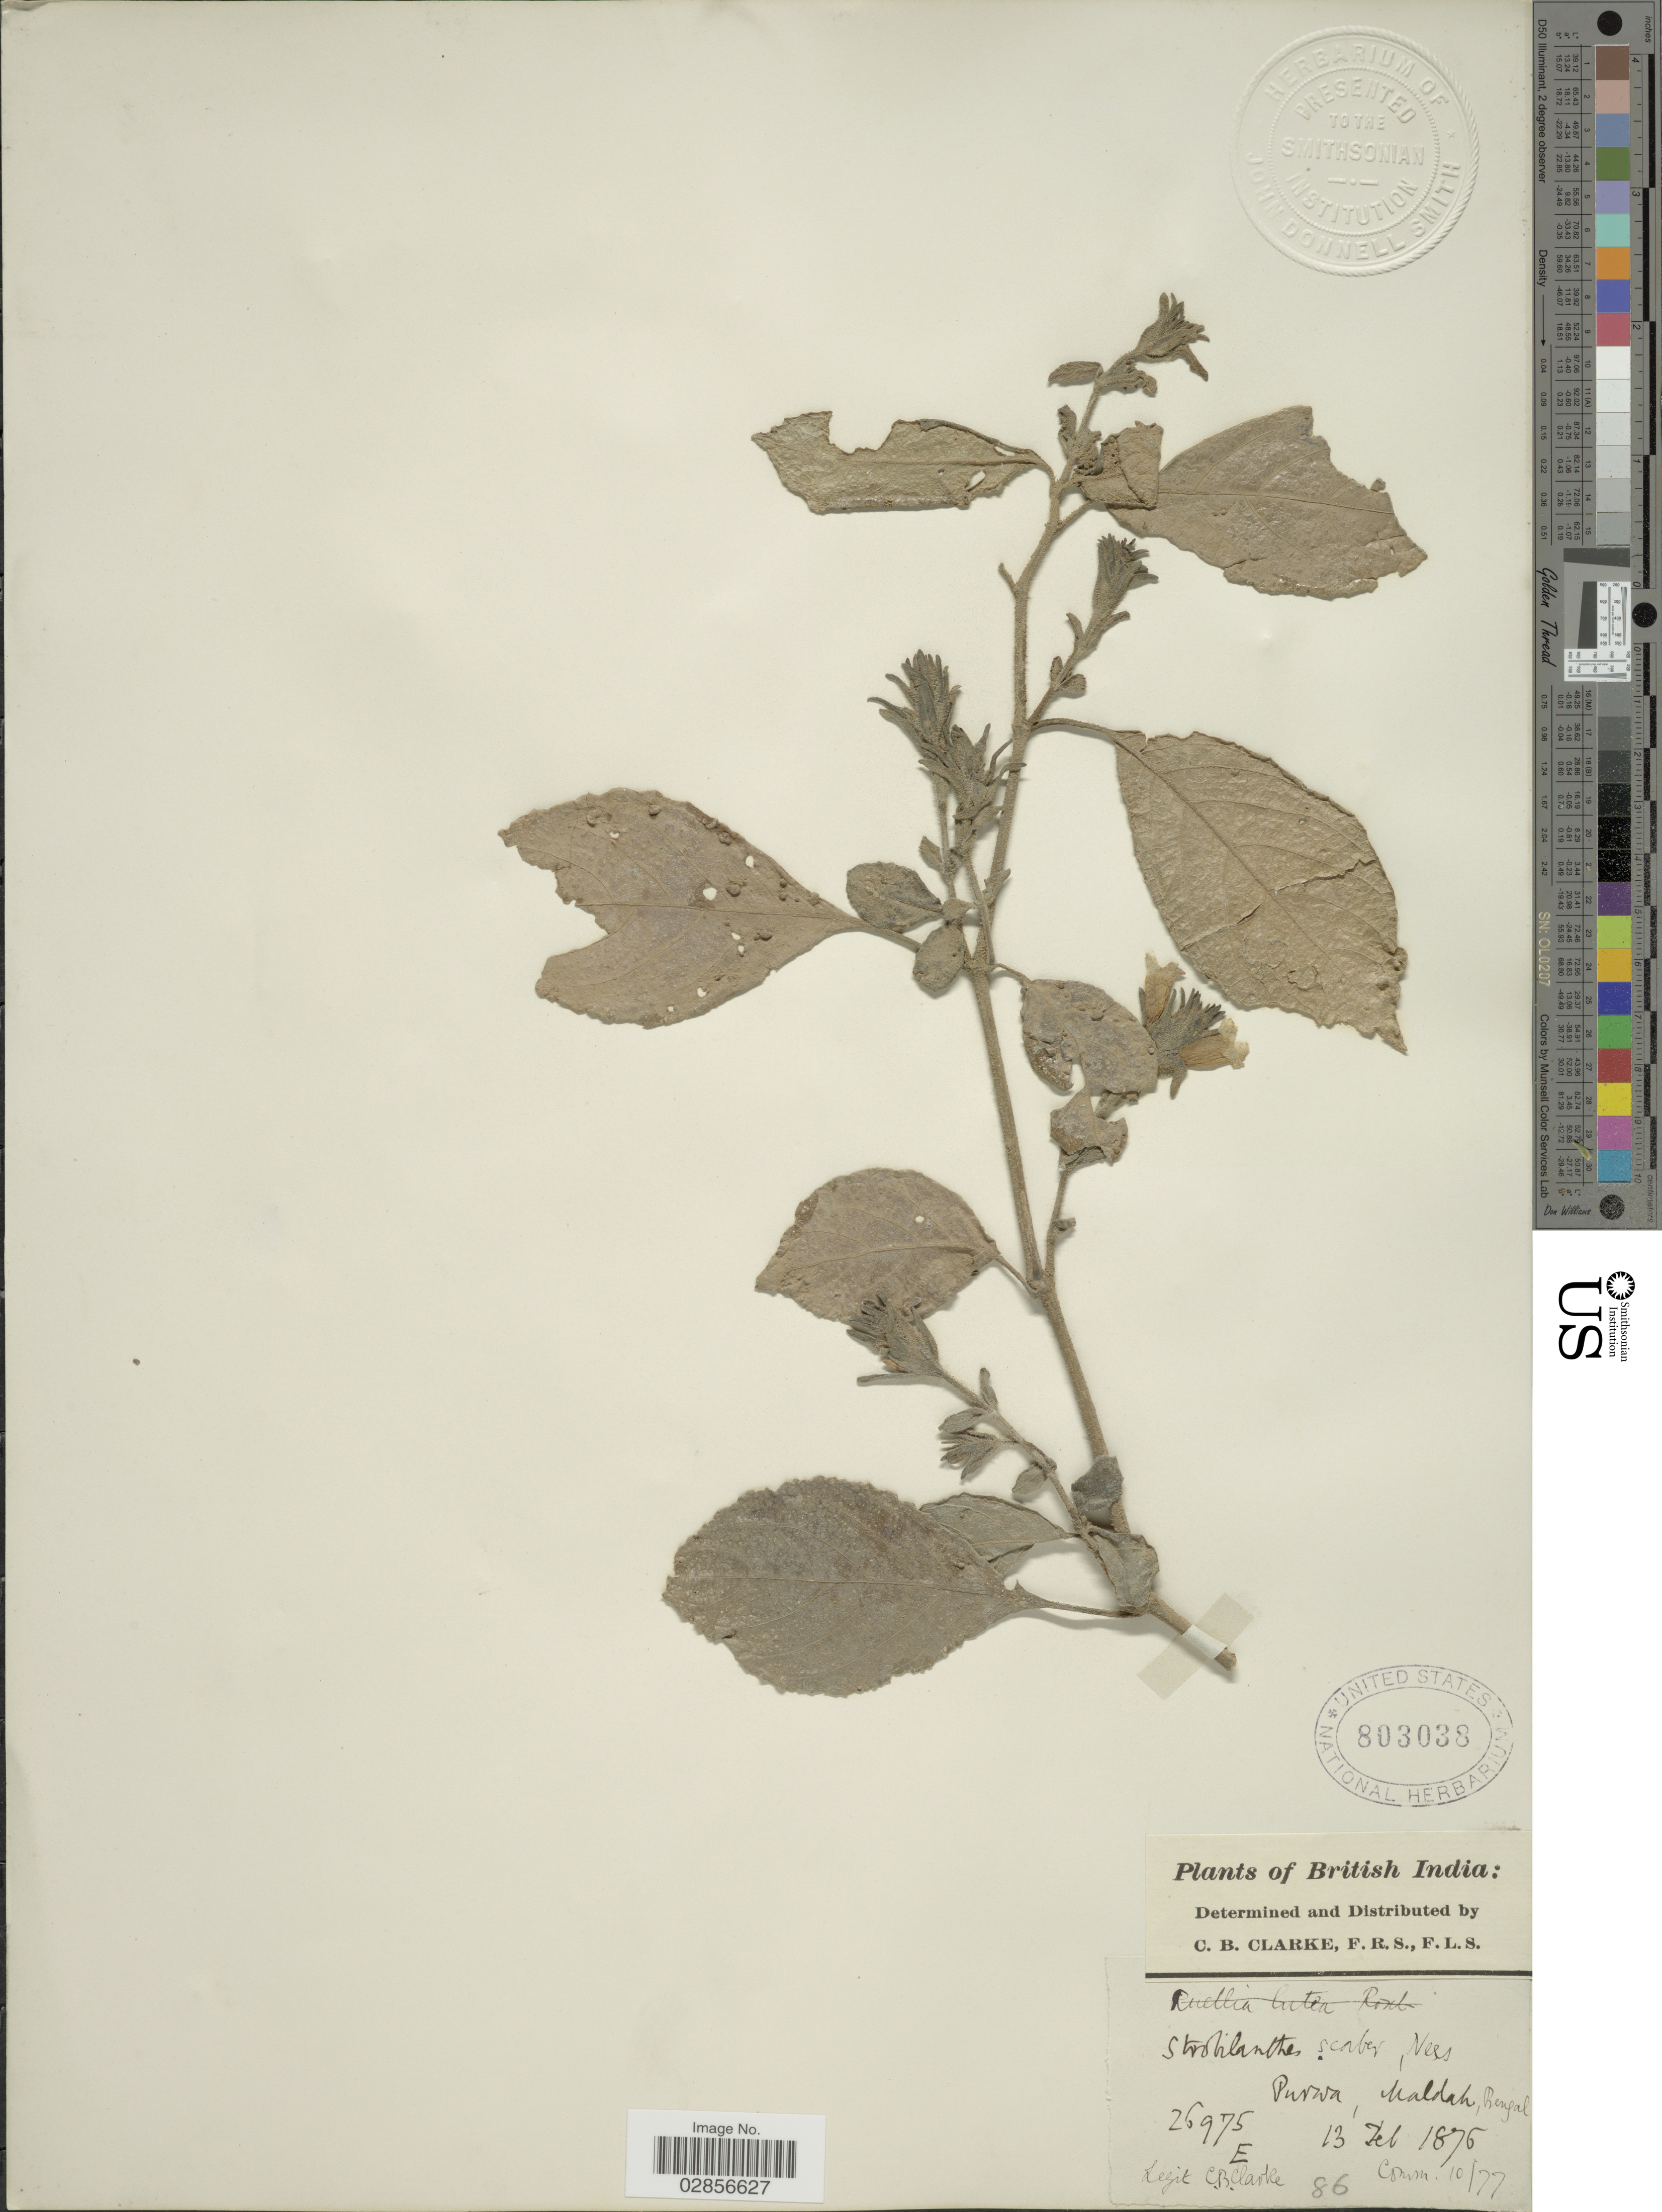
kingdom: Plantae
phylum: Tracheophyta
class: Magnoliopsida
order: Lamiales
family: Acanthaceae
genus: Strobilanthes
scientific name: Strobilanthes scaber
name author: T. Anderson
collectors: C. B. Clarke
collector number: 26975E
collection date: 1876-02-13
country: India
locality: British India, Purwa, Maldah, Bengal.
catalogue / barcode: US 803038